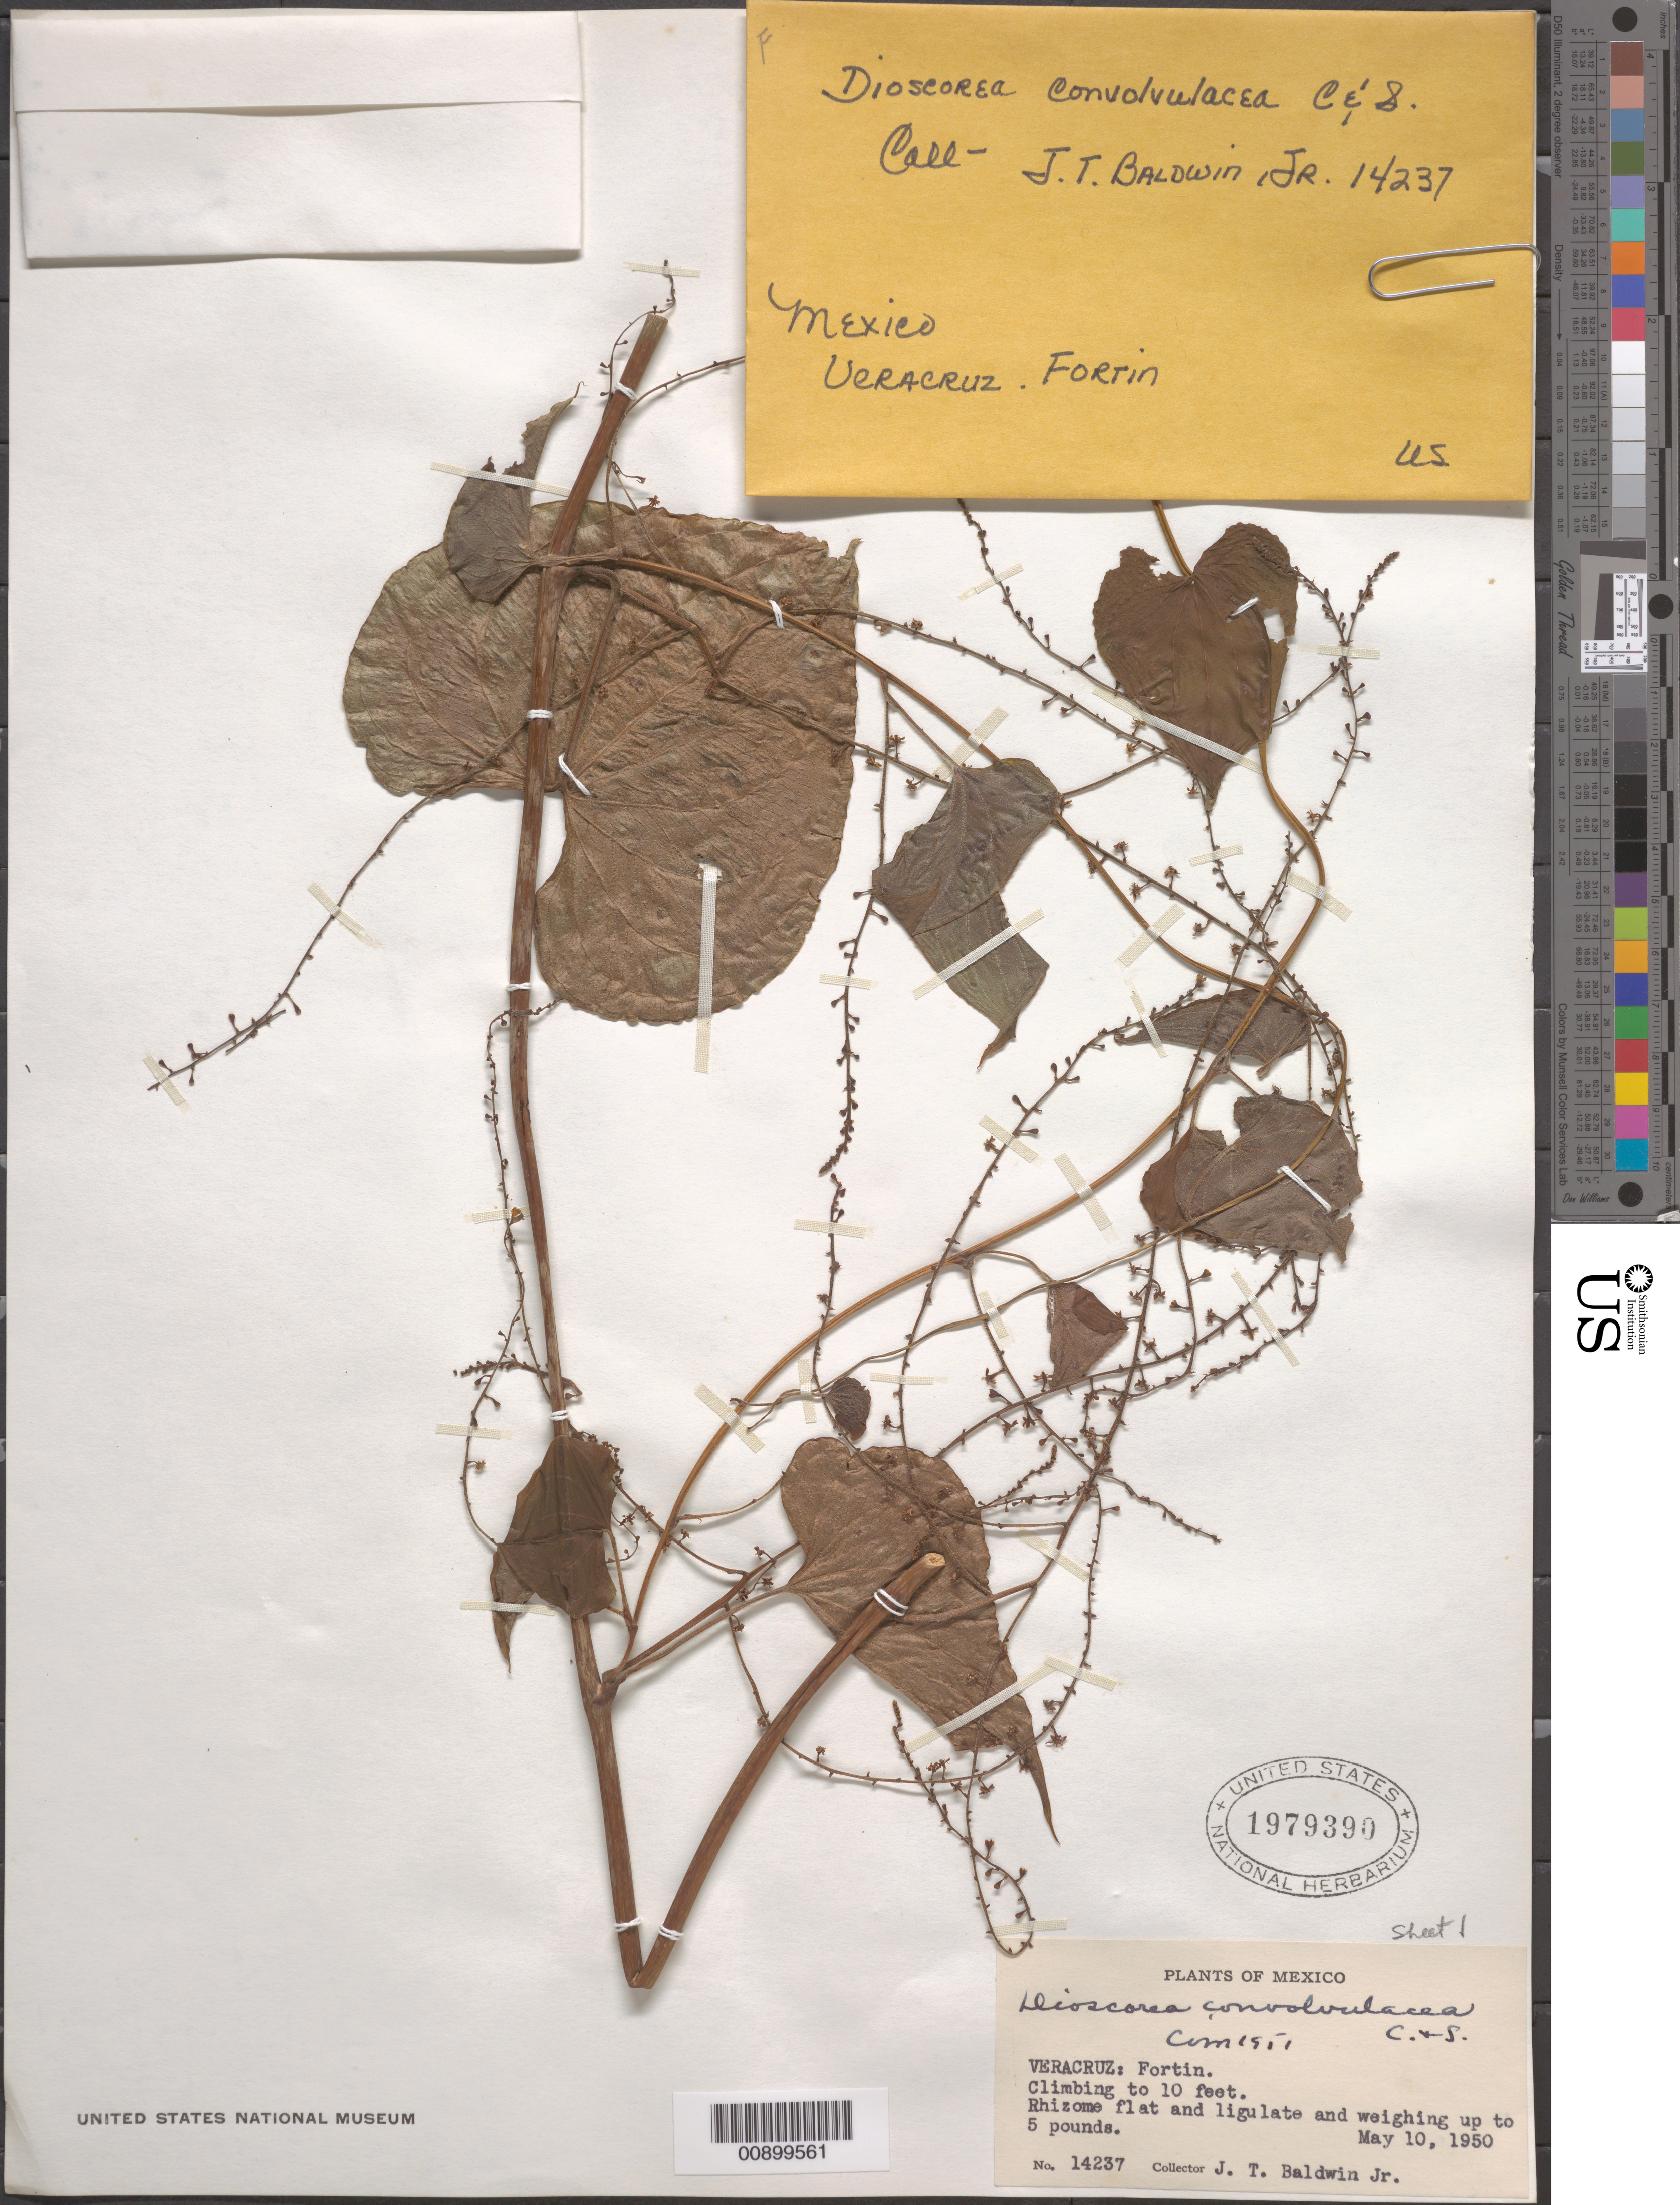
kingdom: Plantae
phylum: Tracheophyta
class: Liliopsida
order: Dioscoreales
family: Dioscoreaceae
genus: Dioscorea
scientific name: Dioscorea convolvulacea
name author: Schltdl. & Cham.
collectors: J. T. Baldwin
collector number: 14237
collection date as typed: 10 May 1950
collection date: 1950-05-10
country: Mexico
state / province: Veracruz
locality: Veracruz: Fortin.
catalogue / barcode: US 1979390